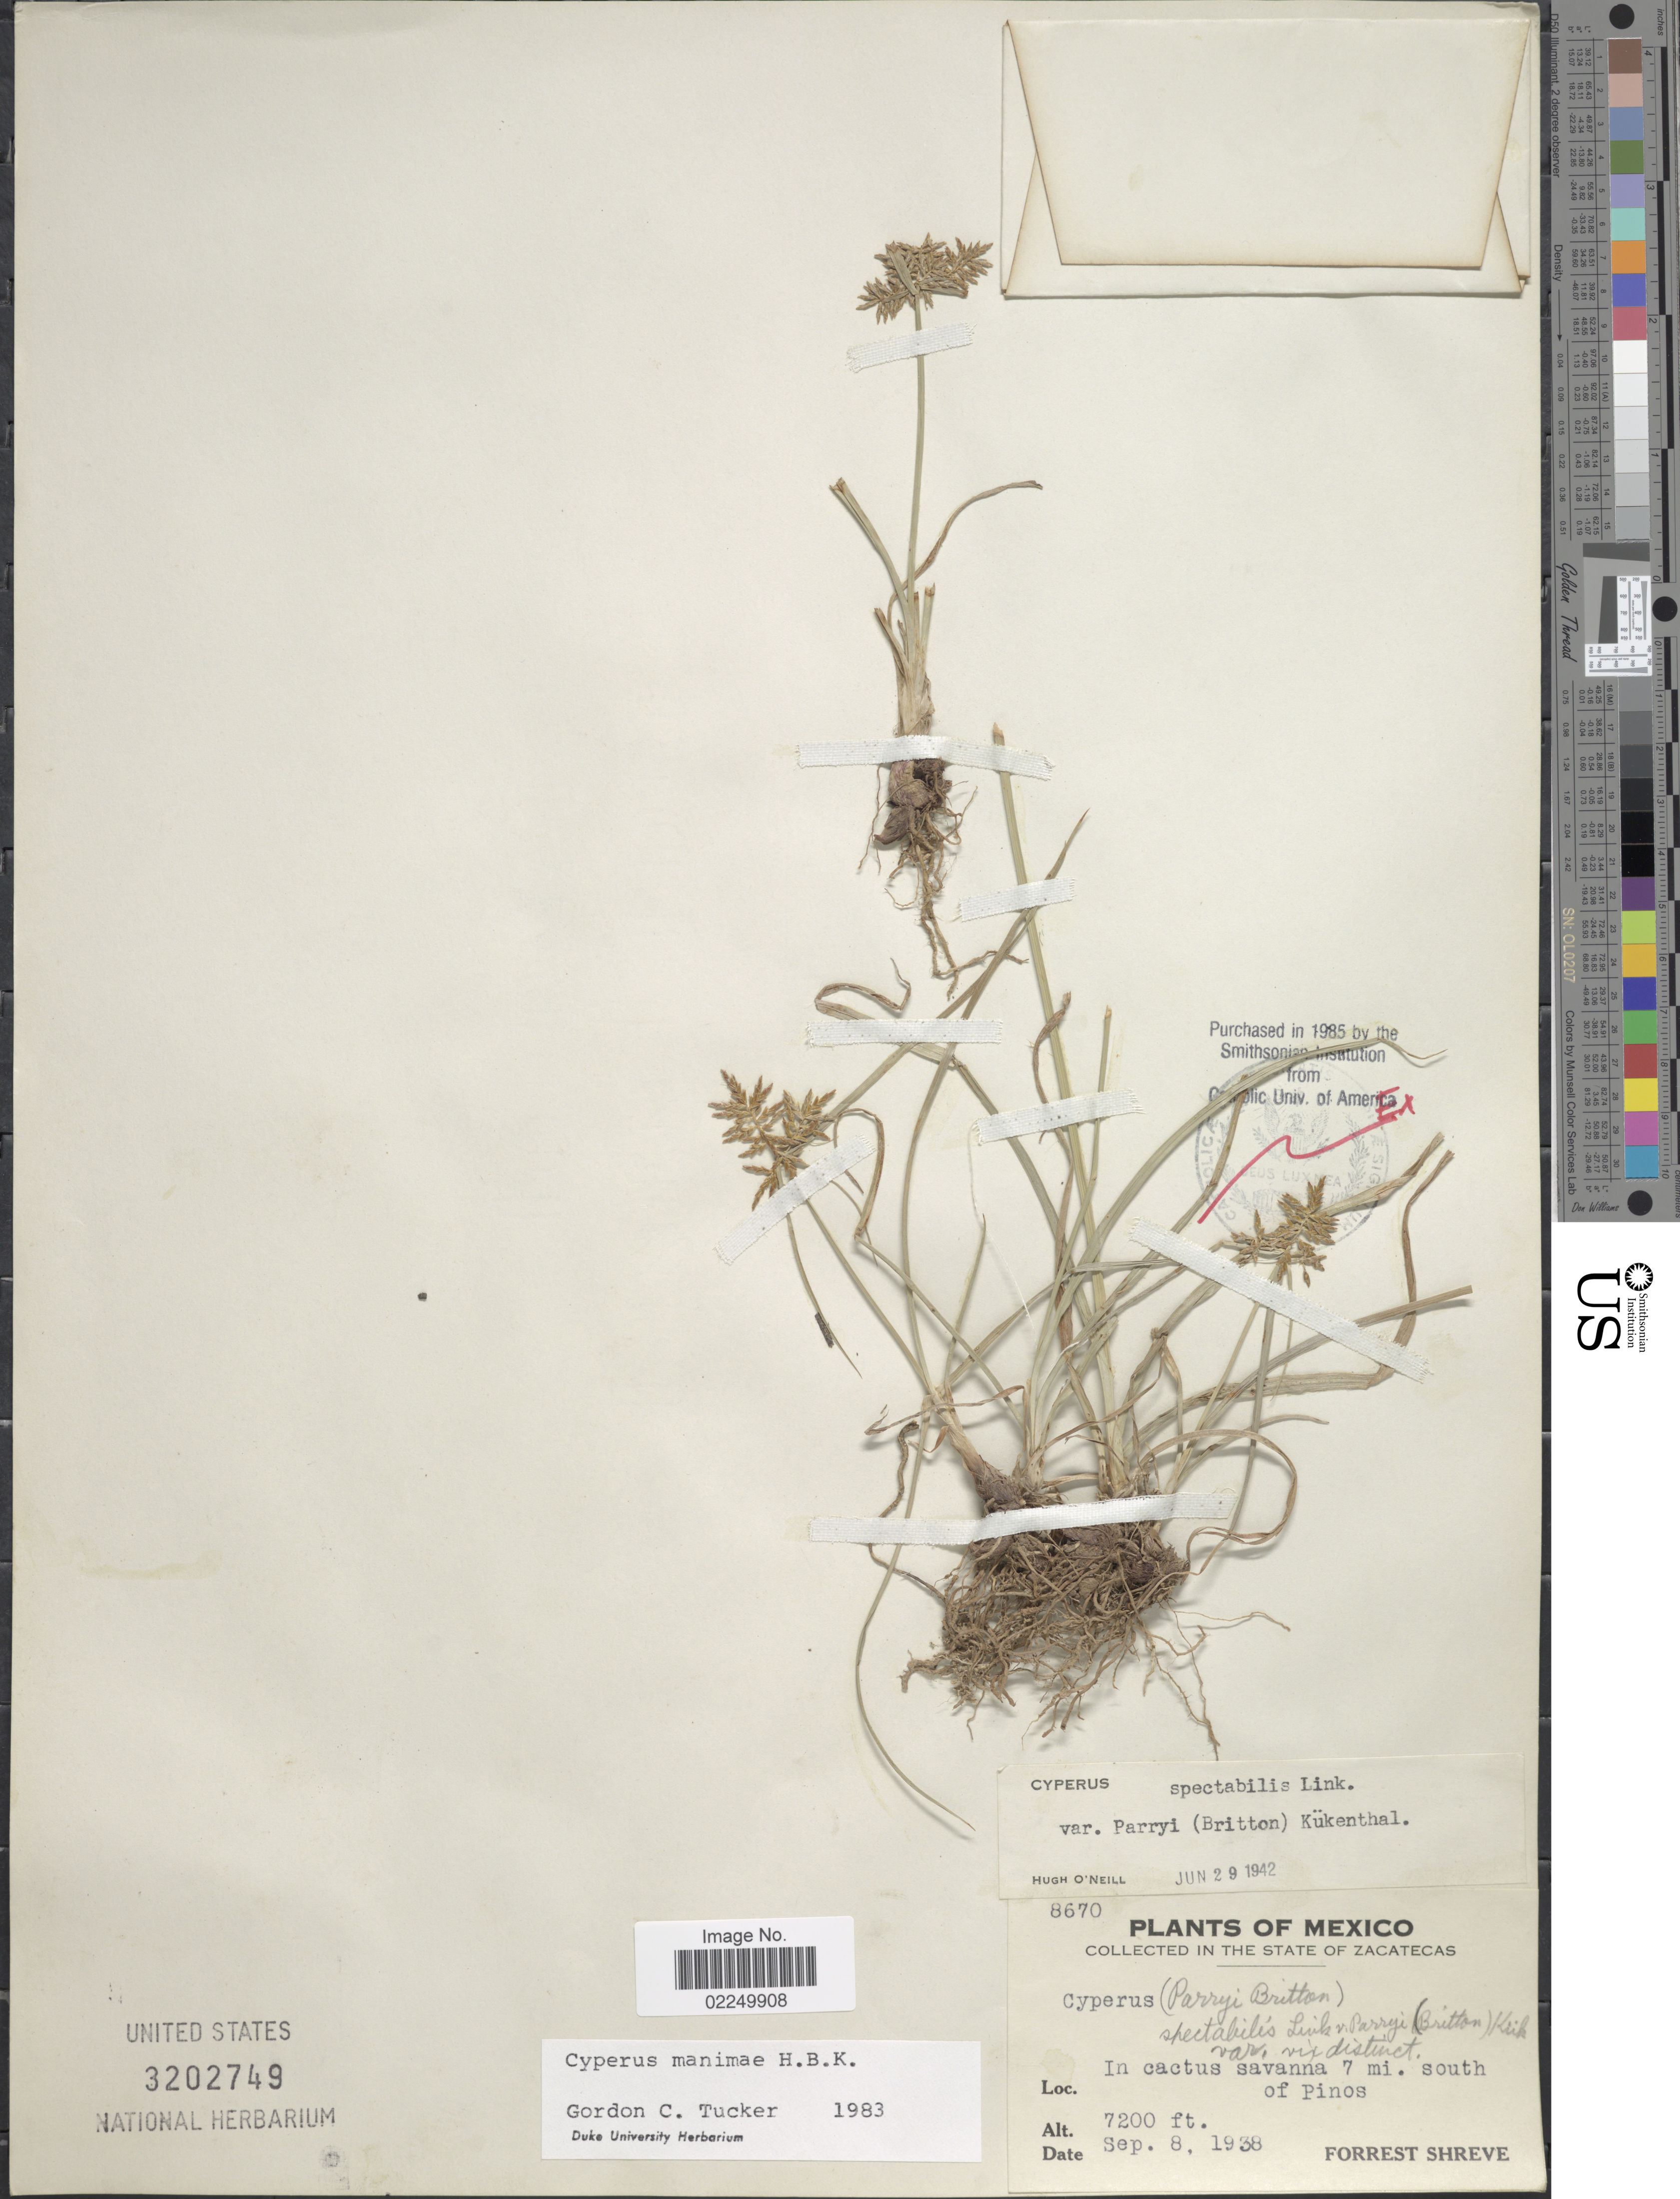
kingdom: Plantae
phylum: Tracheophyta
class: Liliopsida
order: Poales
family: Cyperaceae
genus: Cyperus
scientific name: Cyperus manimae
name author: Kunth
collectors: F. Shreve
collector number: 8670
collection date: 1938-09-08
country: Mexico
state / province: Zacatecas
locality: In cactus savanna 7 mi. south of Pinos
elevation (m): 2195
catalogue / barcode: US 3202749